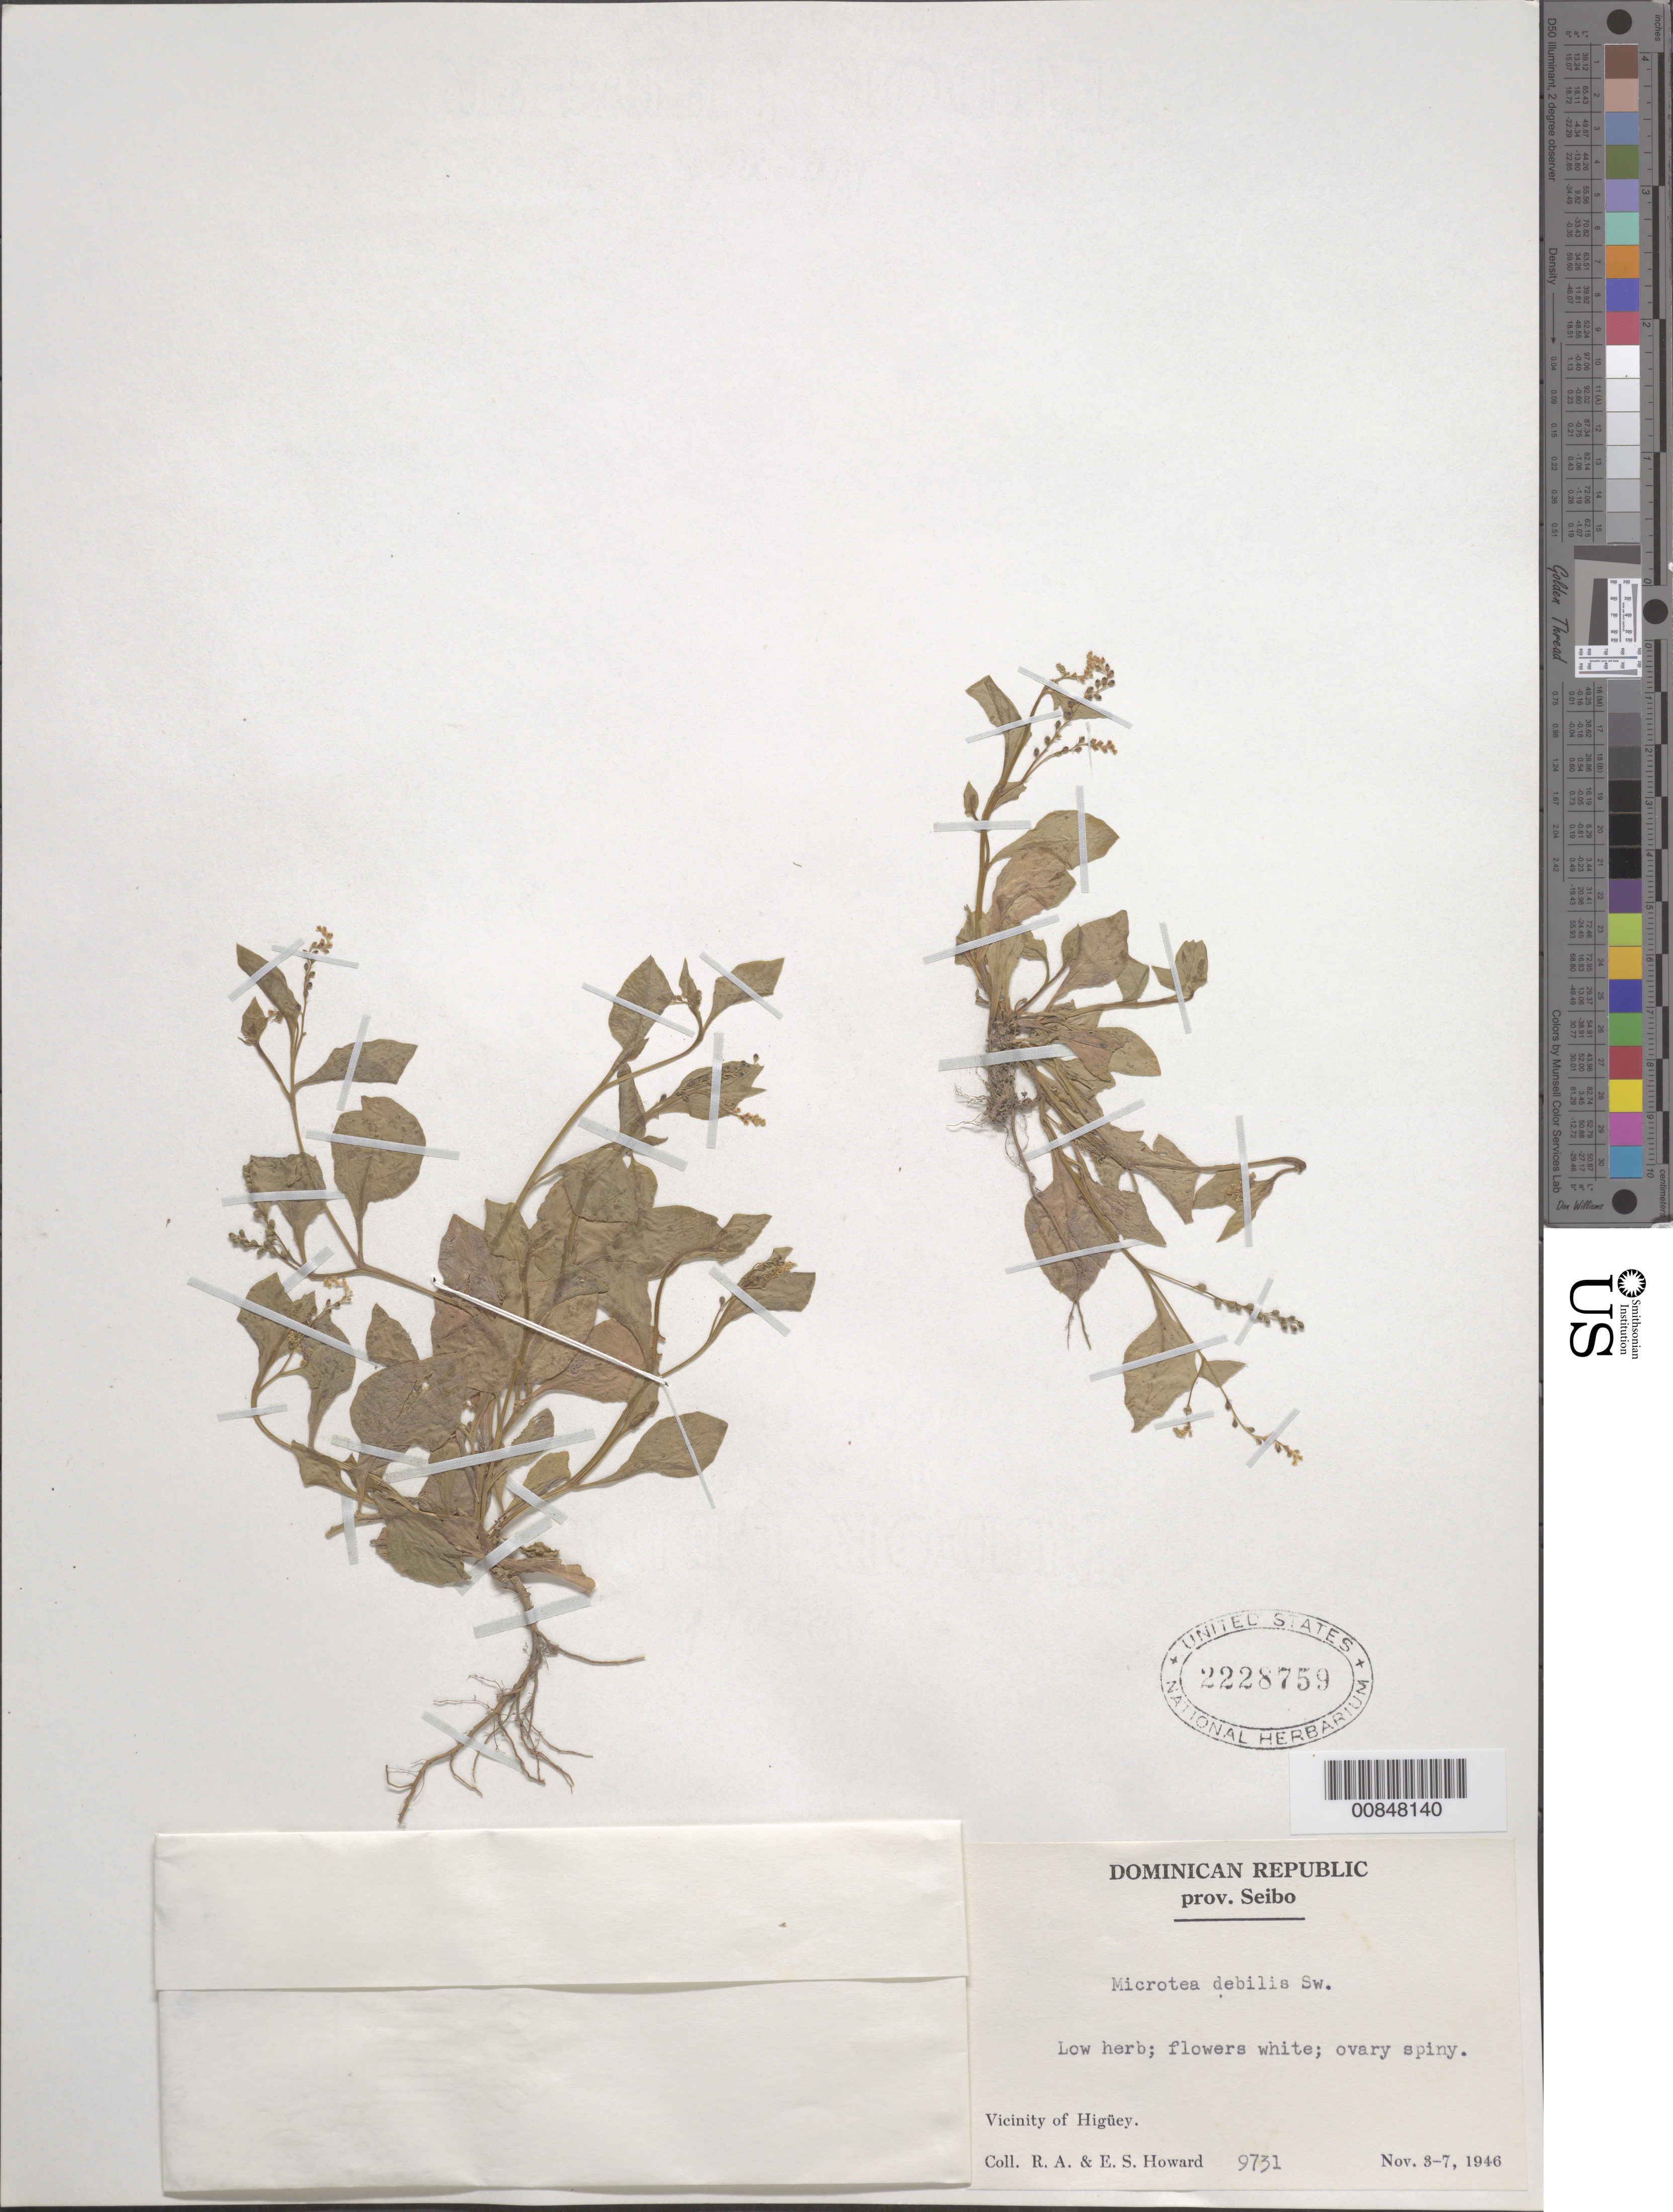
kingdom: Plantae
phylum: Tracheophyta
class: Magnoliopsida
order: Caryophyllales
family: Microteaceae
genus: Microtea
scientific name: Microtea debilis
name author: Sw.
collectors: R. A. Howard & E. S. Howard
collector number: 9731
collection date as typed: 03 Nov 1946 to 07 Nov 1946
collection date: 1946-11-03/1946-11-07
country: Dominican Republic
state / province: El Seibo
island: Hispaniola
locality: Vicinity of Higüey.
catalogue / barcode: US 2228759